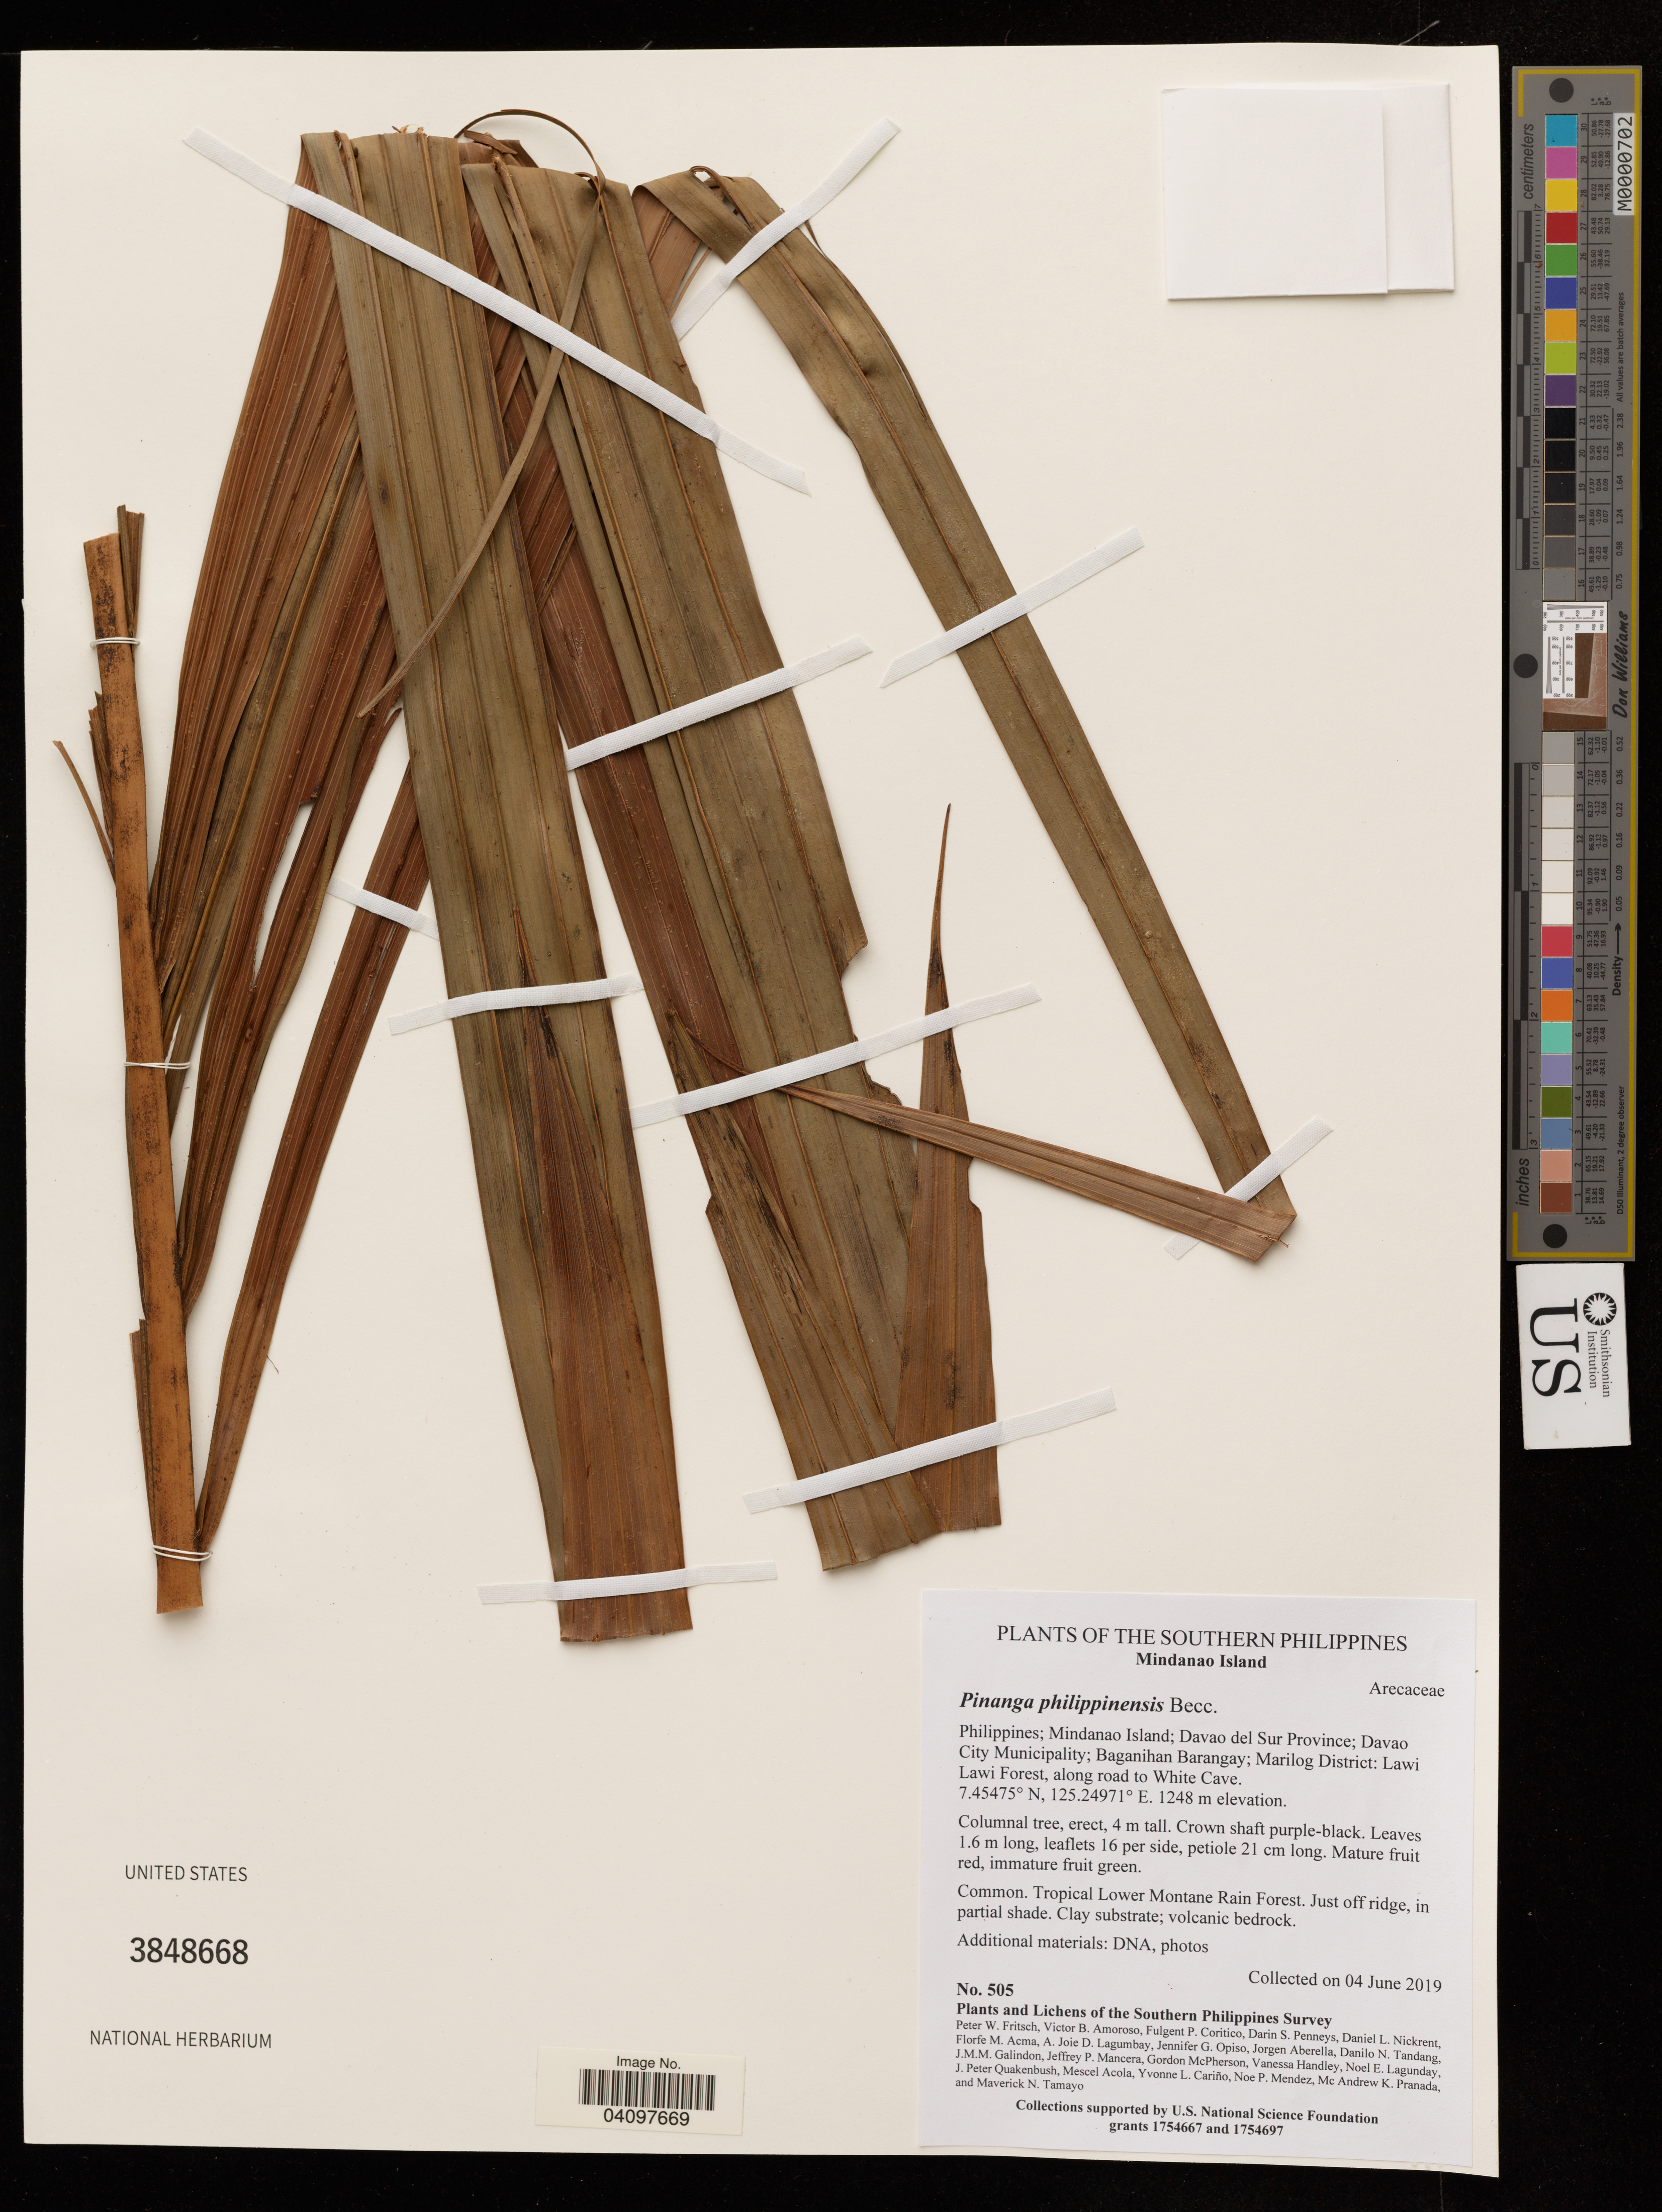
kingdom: Plantae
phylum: Tracheophyta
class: Liliopsida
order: Arecales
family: Arecaceae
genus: Pinanga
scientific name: Pinanga philippinensis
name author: Becc.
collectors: P. W. Fritsch, V. Amoroso, F. Coritico, D. S. Penneys & et al.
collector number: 505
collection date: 2019-06-04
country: Philippines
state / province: Davao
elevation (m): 1248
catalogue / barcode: US 3848668